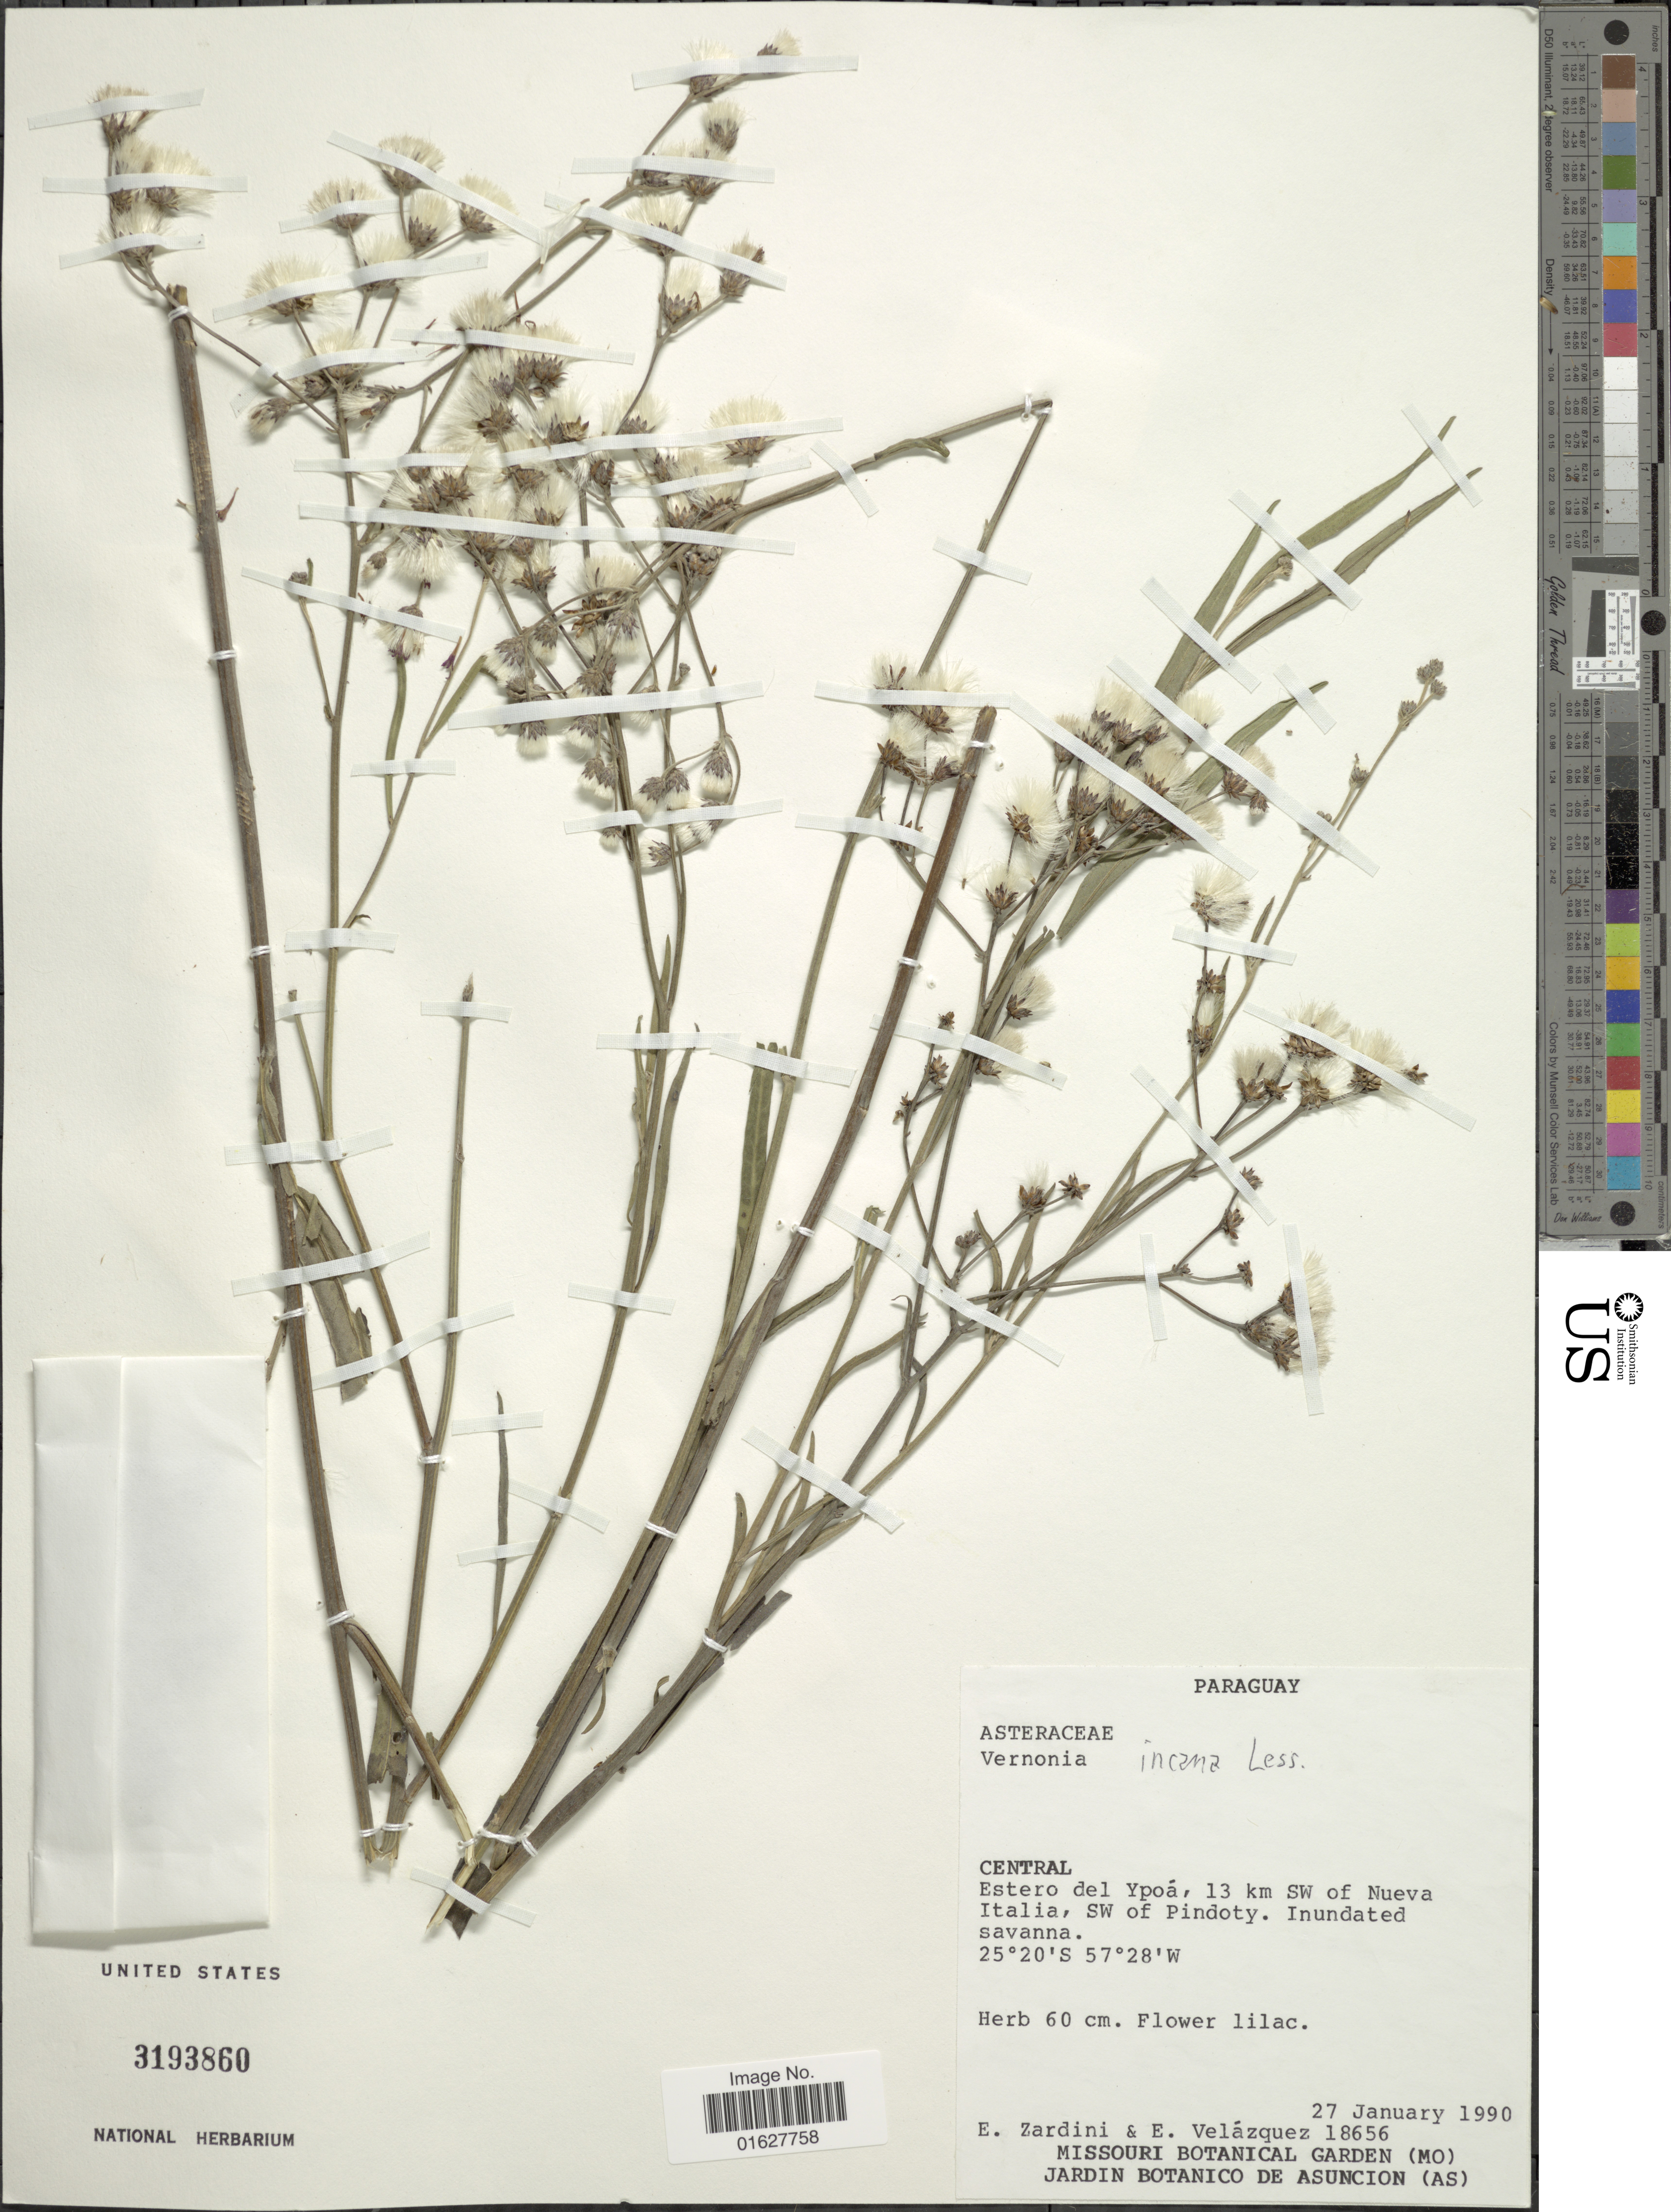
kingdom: Plantae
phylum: Tracheophyta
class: Magnoliopsida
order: Asterales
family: Asteraceae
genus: Vernonia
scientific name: Vernonia incana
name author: Less.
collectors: E. M. Zardini & E. Velazquez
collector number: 18656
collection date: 1990-01-27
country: Paraguay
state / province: Central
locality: Paraguay, Central. Estero del ypoa, 13 km SW of Nueva Italia, SW of Pindoty. Inundated Savanna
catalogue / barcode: US 3193860